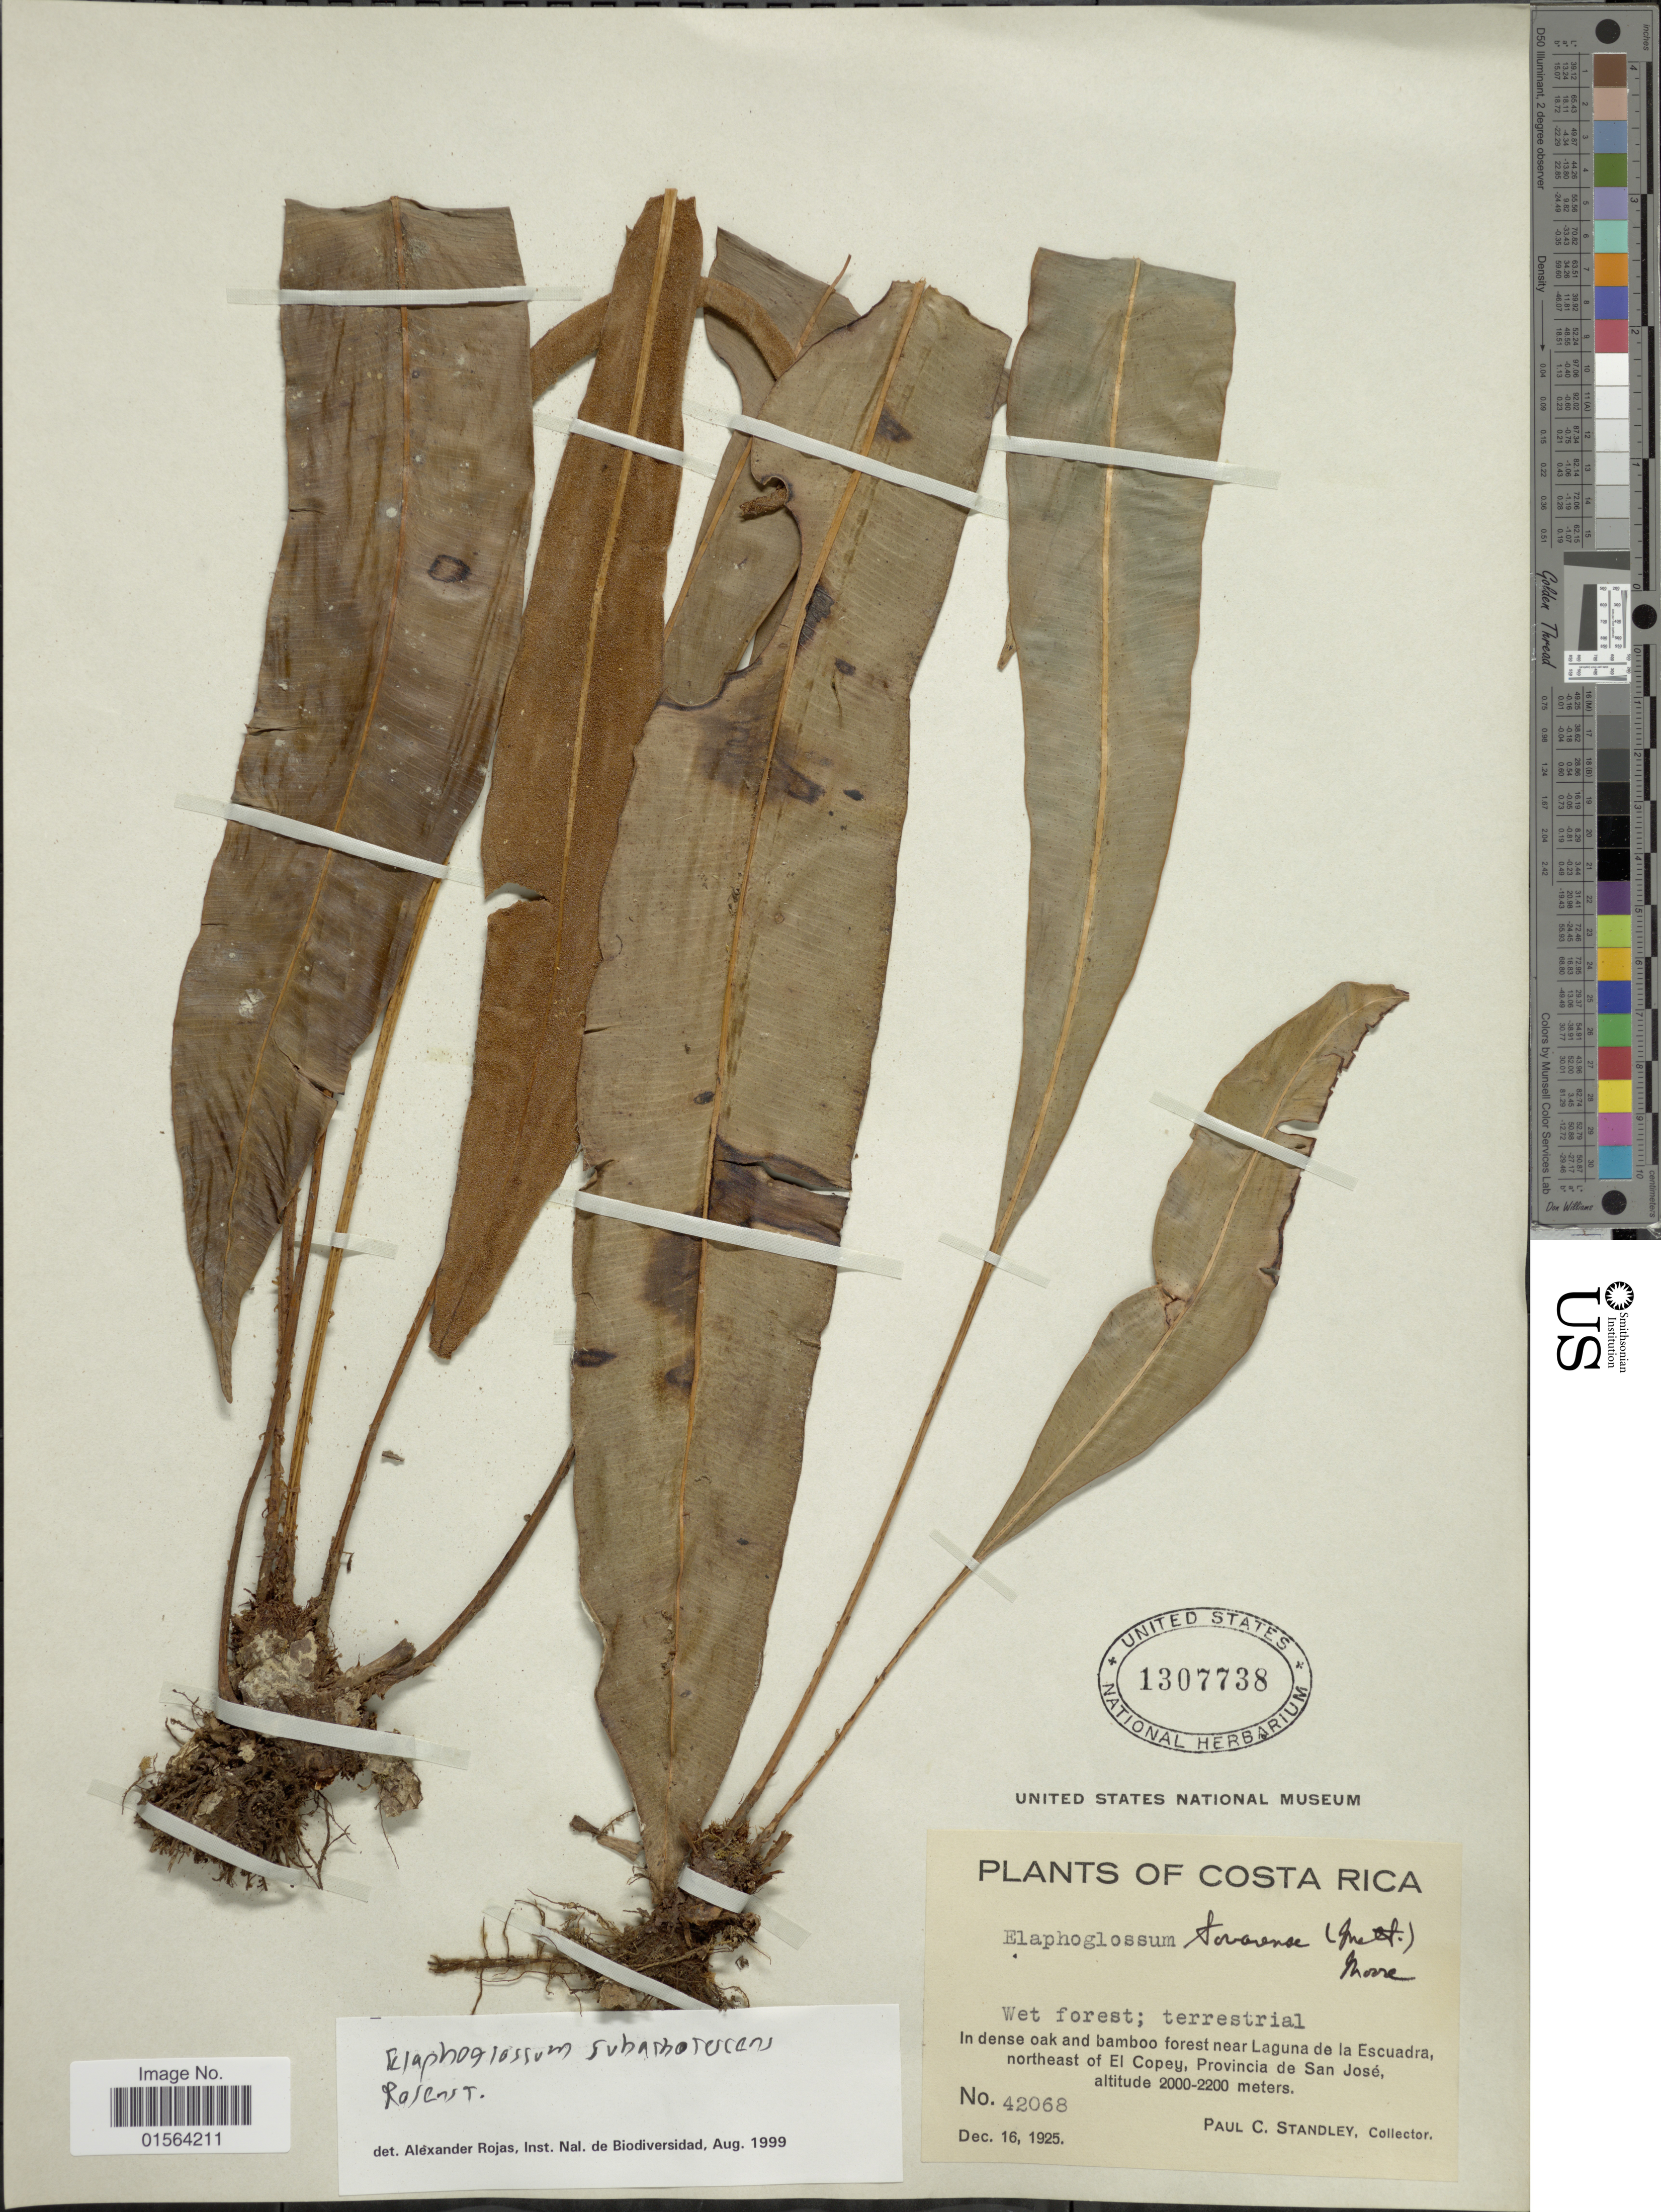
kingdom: Plantae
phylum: Tracheophyta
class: Polypodiopsida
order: Polypodiales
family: Dryopteridaceae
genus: Elaphoglossum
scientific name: Elaphoglossum latifolium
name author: (Sw.) J. Sm.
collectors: P. C. Standley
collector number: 42068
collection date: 1925-12-16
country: Costa Rica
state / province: San José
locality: Near Laguna de la Escuadra, northeast of El Copey, Provincia de San Jose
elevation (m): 2000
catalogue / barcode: US 1307738